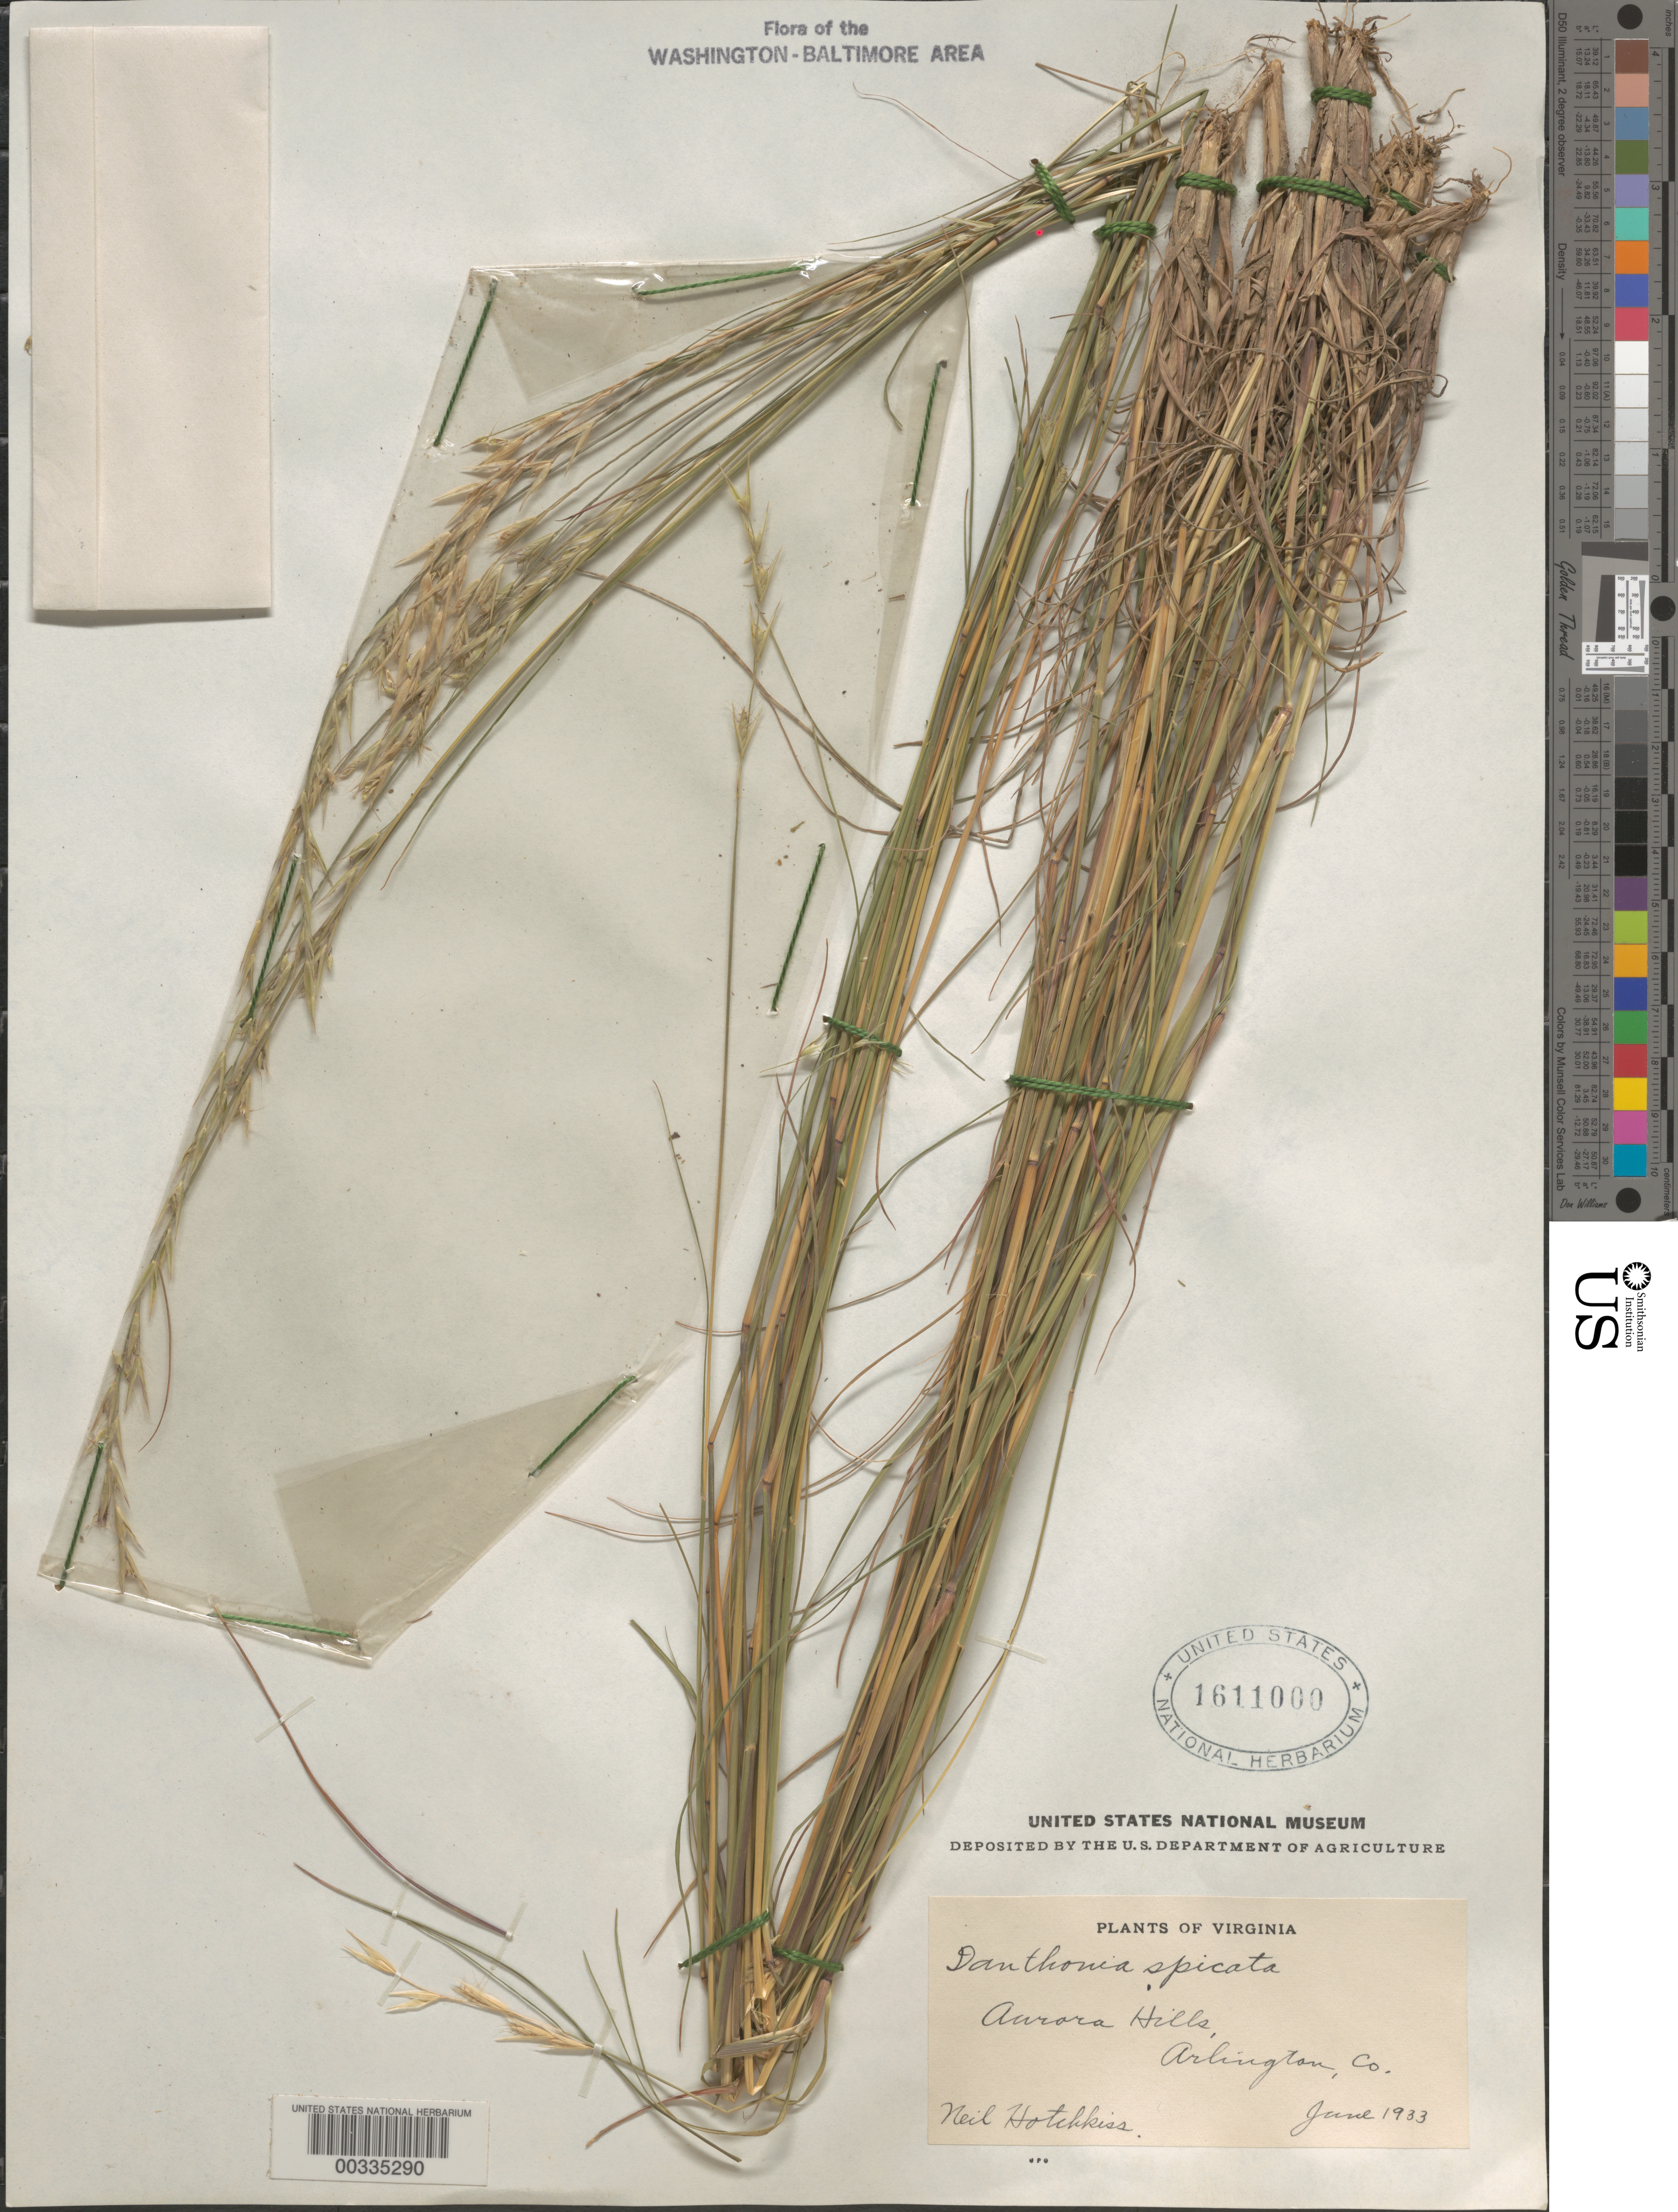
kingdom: Plantae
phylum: Tracheophyta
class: Liliopsida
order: Poales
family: Poaceae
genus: Danthonia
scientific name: Danthonia spicata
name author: (L.) P. Beauv. ex Roem. & Schult.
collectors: N. Hotchkiss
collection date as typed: Jun 1933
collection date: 1933-06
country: United States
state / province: Virginia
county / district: Arlington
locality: Aurora Hills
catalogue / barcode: US 1611000